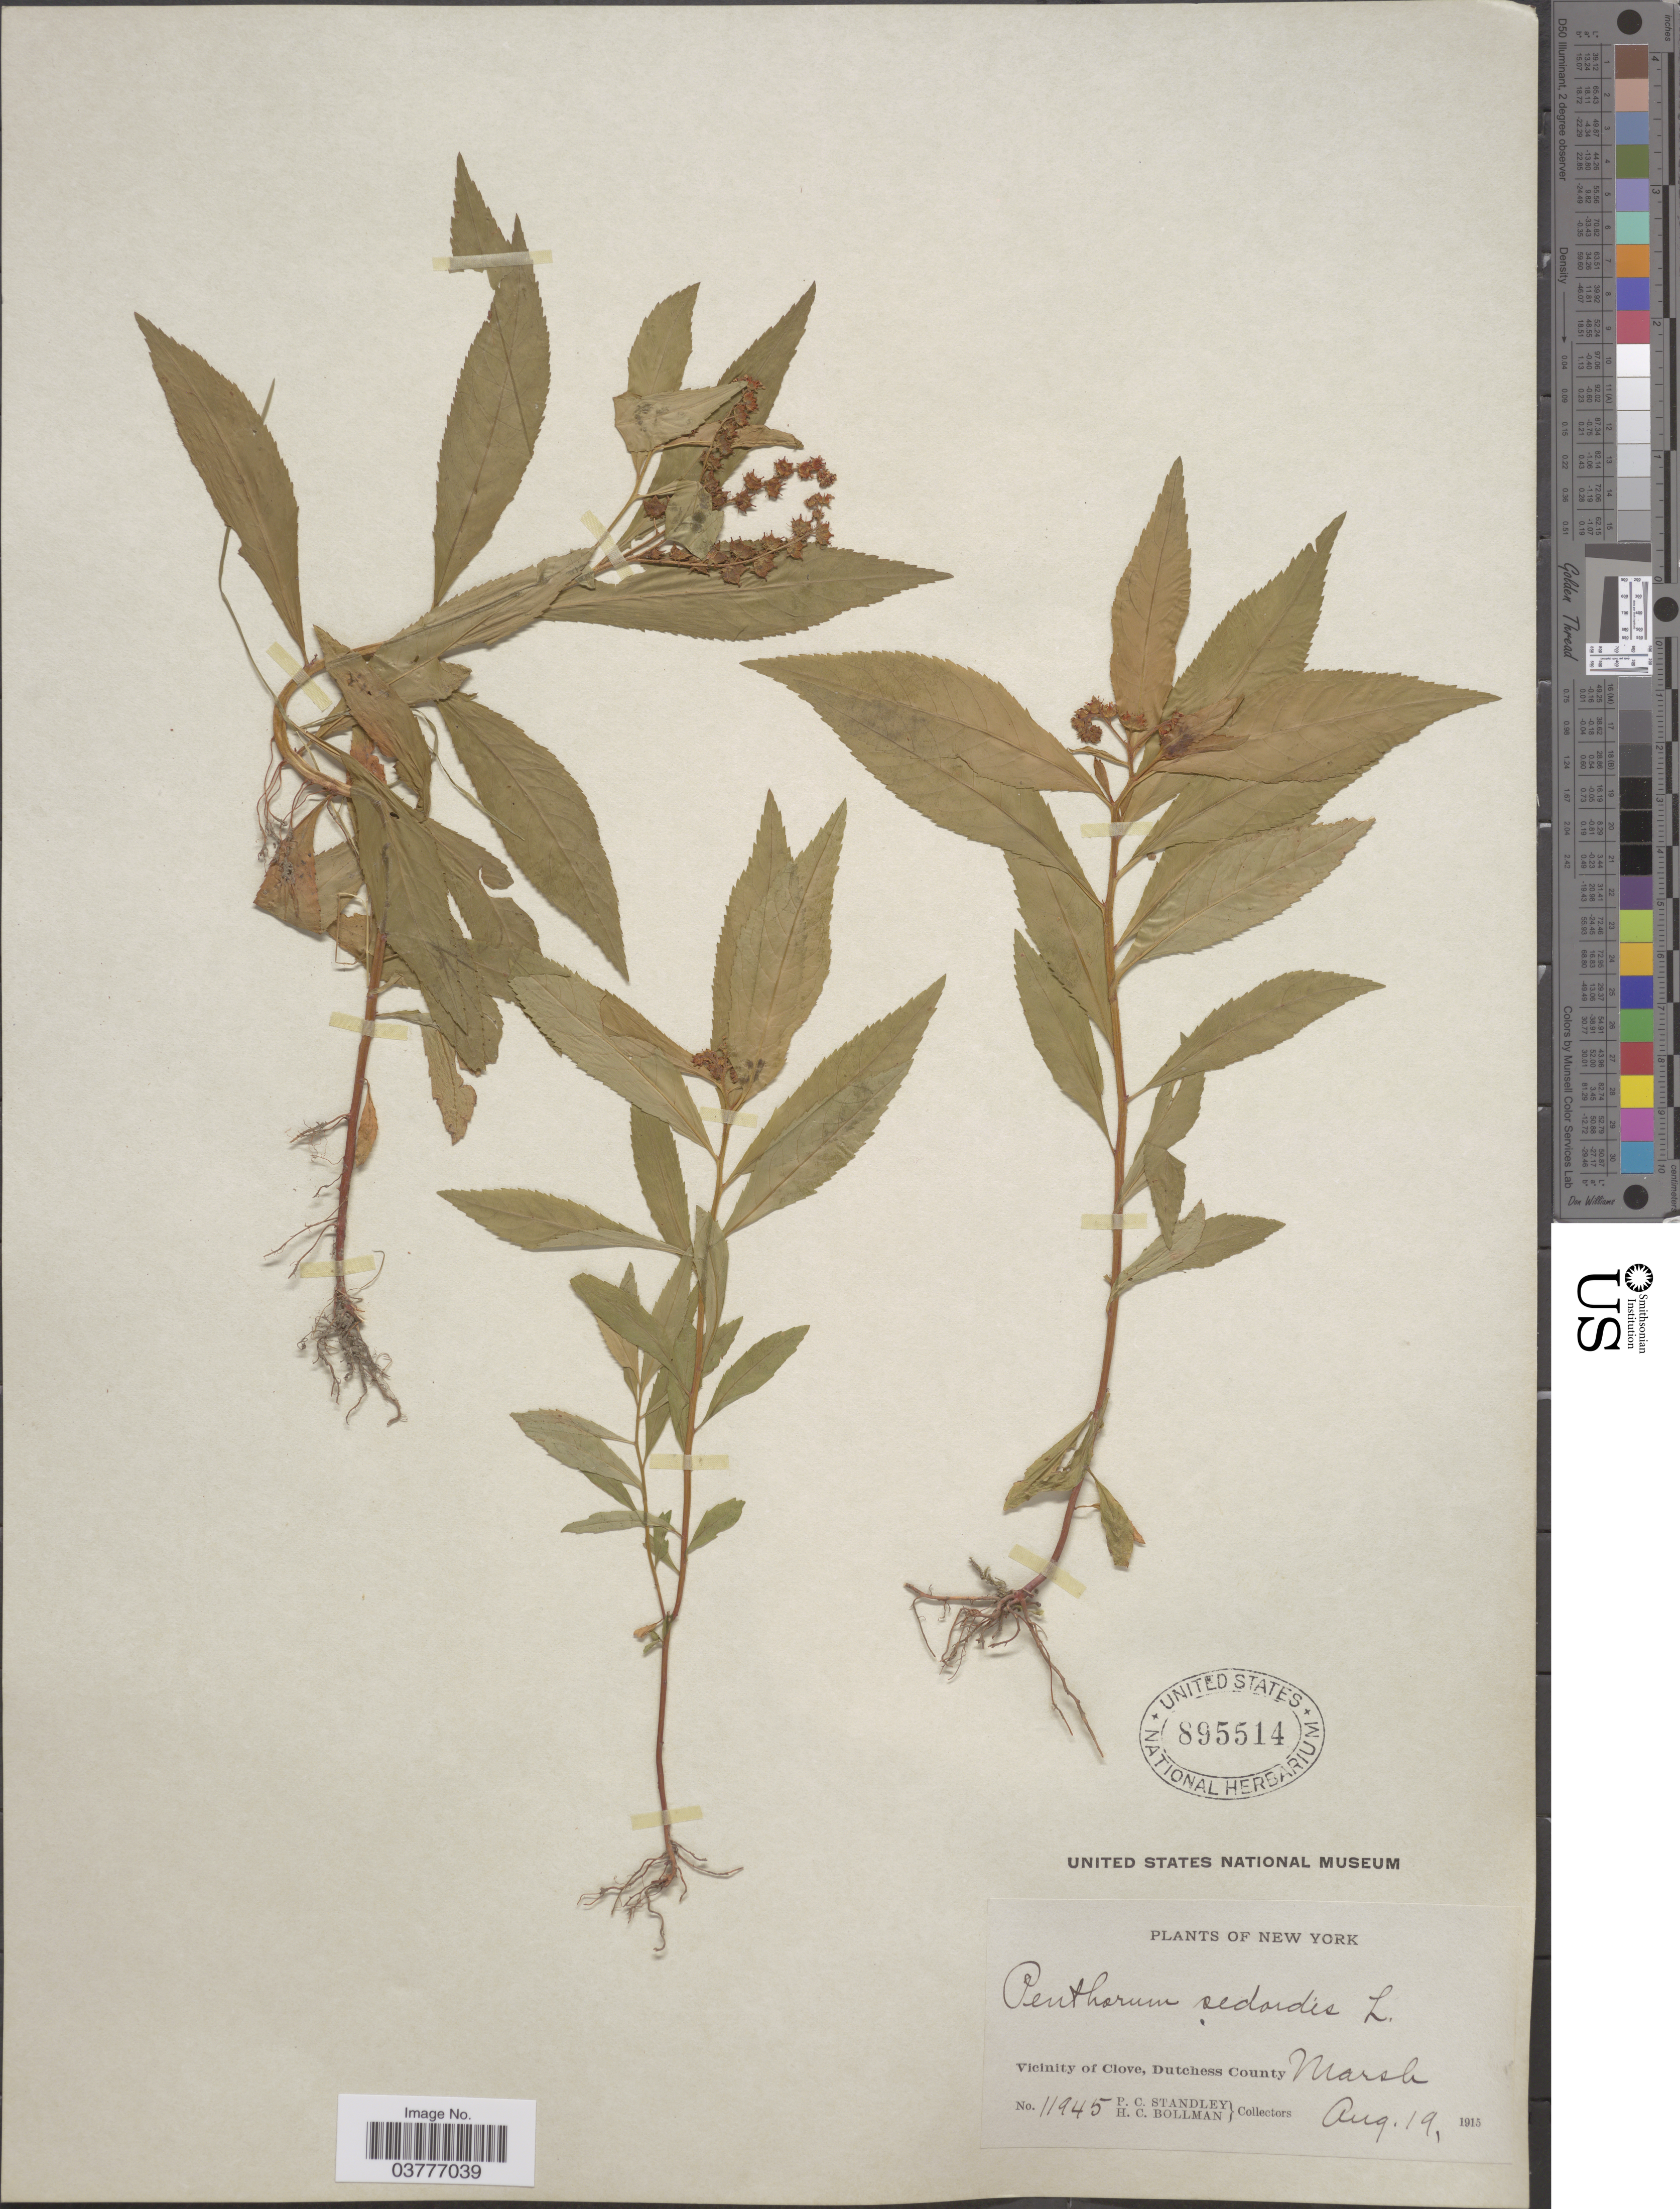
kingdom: Plantae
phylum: Tracheophyta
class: Magnoliopsida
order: Saxifragales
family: Penthoraceae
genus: Penthorum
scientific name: Penthorum sedoides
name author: L.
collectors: P. C. Standley & H. C. Bollman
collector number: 11945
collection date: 1915-08-19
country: United States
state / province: New York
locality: Vicinity of Clove, Dutchess County.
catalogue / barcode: US 895514